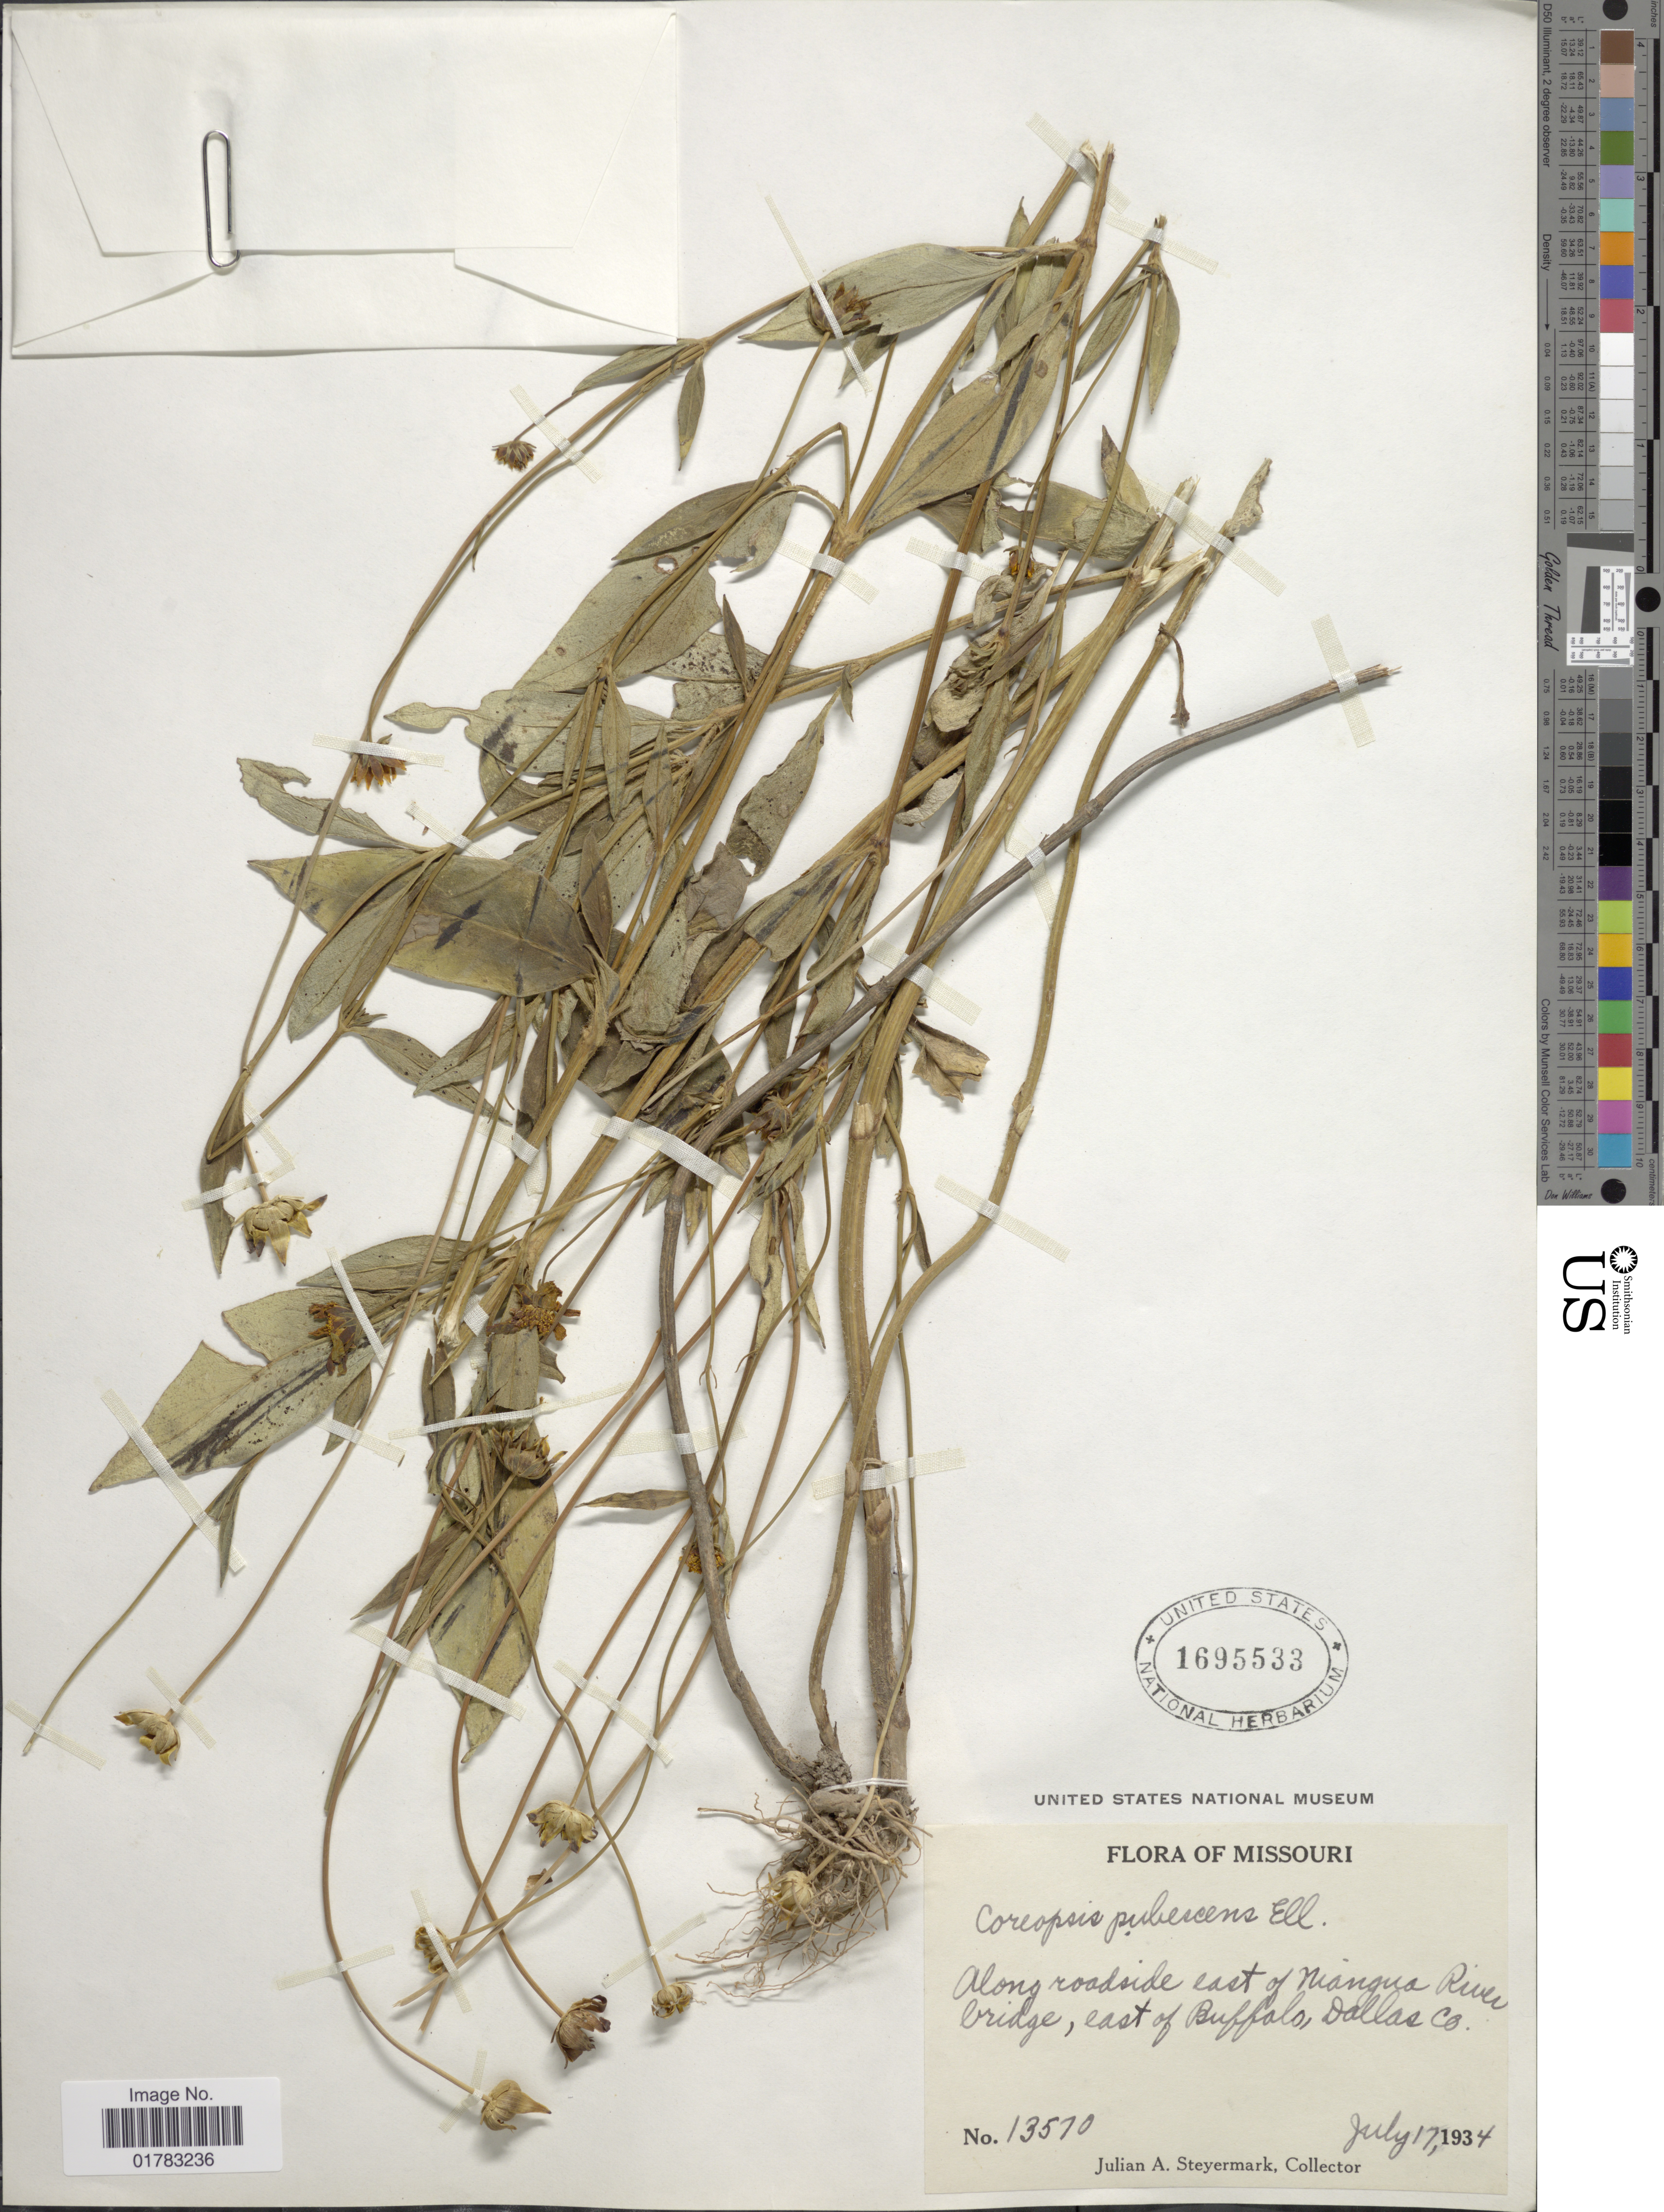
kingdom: Plantae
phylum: Tracheophyta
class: Magnoliopsida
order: Asterales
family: Asteraceae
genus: Coreopsis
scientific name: Coreopsis pubescens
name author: Elliott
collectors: J. Steyermark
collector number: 13570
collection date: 1934-07-17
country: United States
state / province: Missouri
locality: Along roadside east of Nianga River bridge, east of Buffalo, Dallas Co.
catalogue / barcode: US 1695533